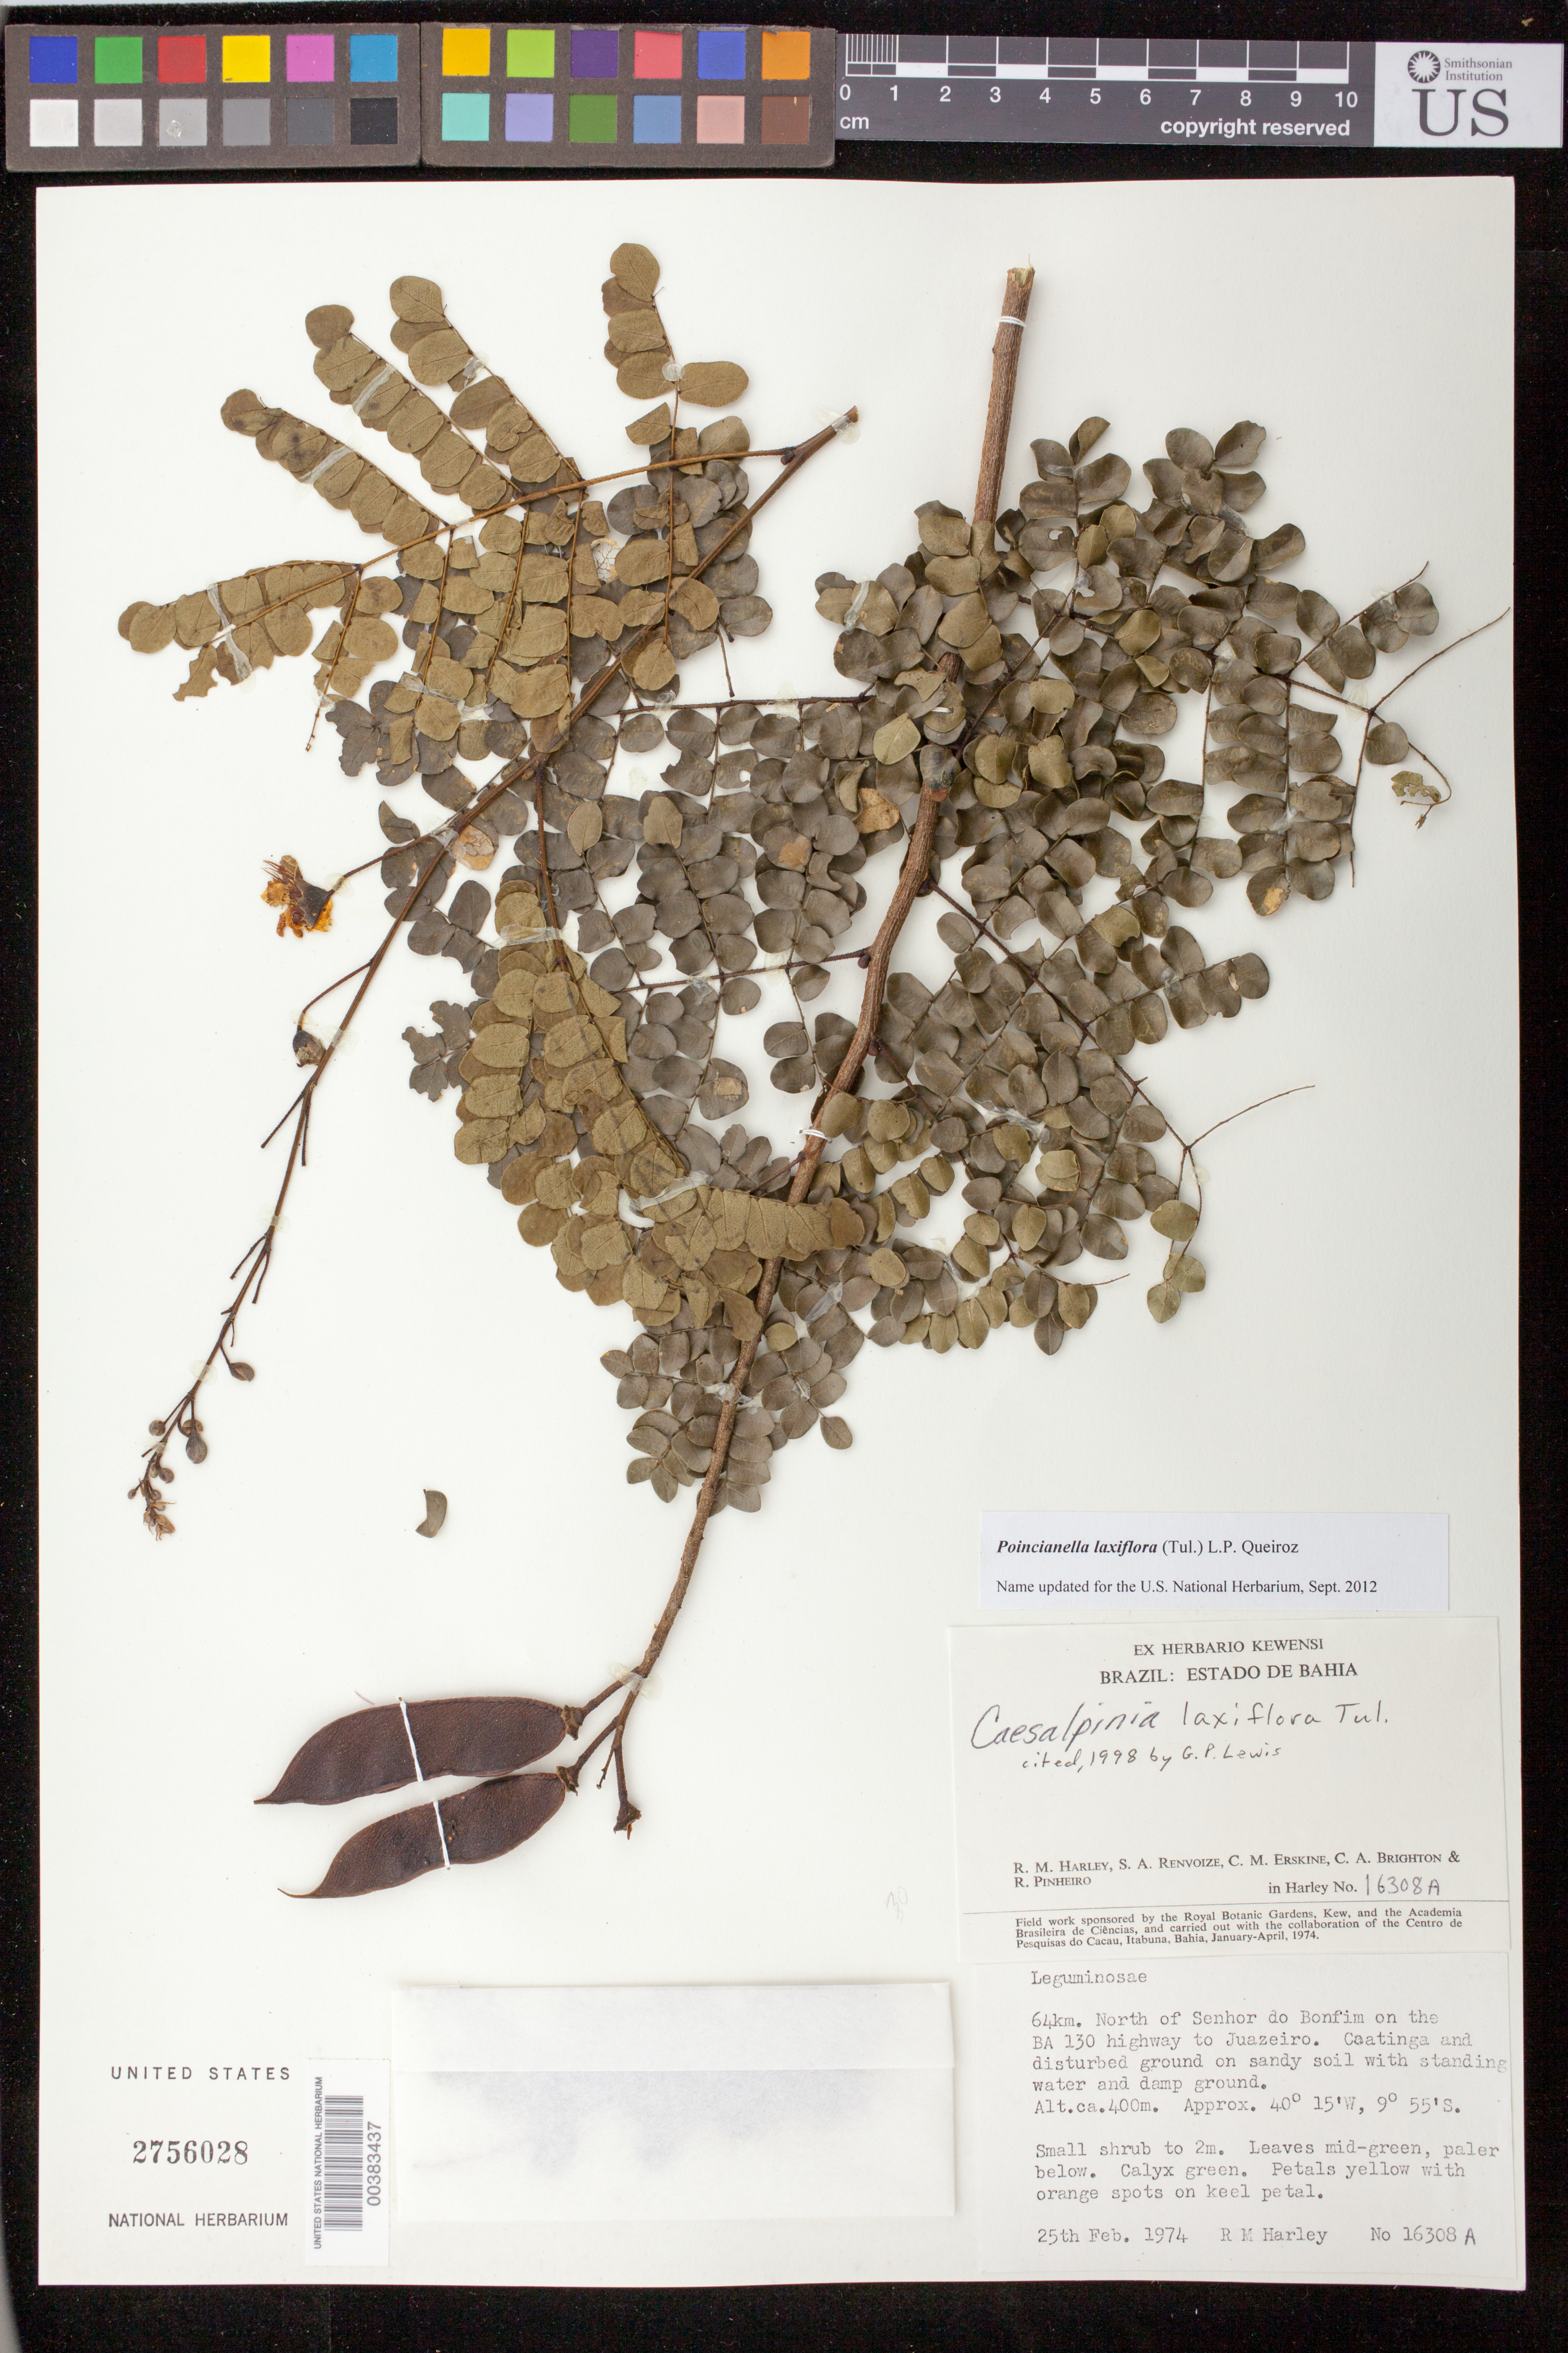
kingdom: Plantae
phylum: Tracheophyta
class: Magnoliopsida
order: Fabales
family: Fabaceae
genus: Cenostigma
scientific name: Cenostigma laxiflorum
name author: (Tul.) Gagnon & G.P. Lewis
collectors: R. M. Harley, S. A. Renvoize, C. Erskine, C. Brighton & R. S. Pinheiro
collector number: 16308a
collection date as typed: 25 Feb 1974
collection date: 1974-02-25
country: Brazil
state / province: Bahia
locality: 64 km. North of Senhor do Bonfim on BA 130 highway to Juazeiro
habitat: Caatinga and disturbed ground on sandy soil with standing water and damp ground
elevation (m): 400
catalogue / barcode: US 2756028